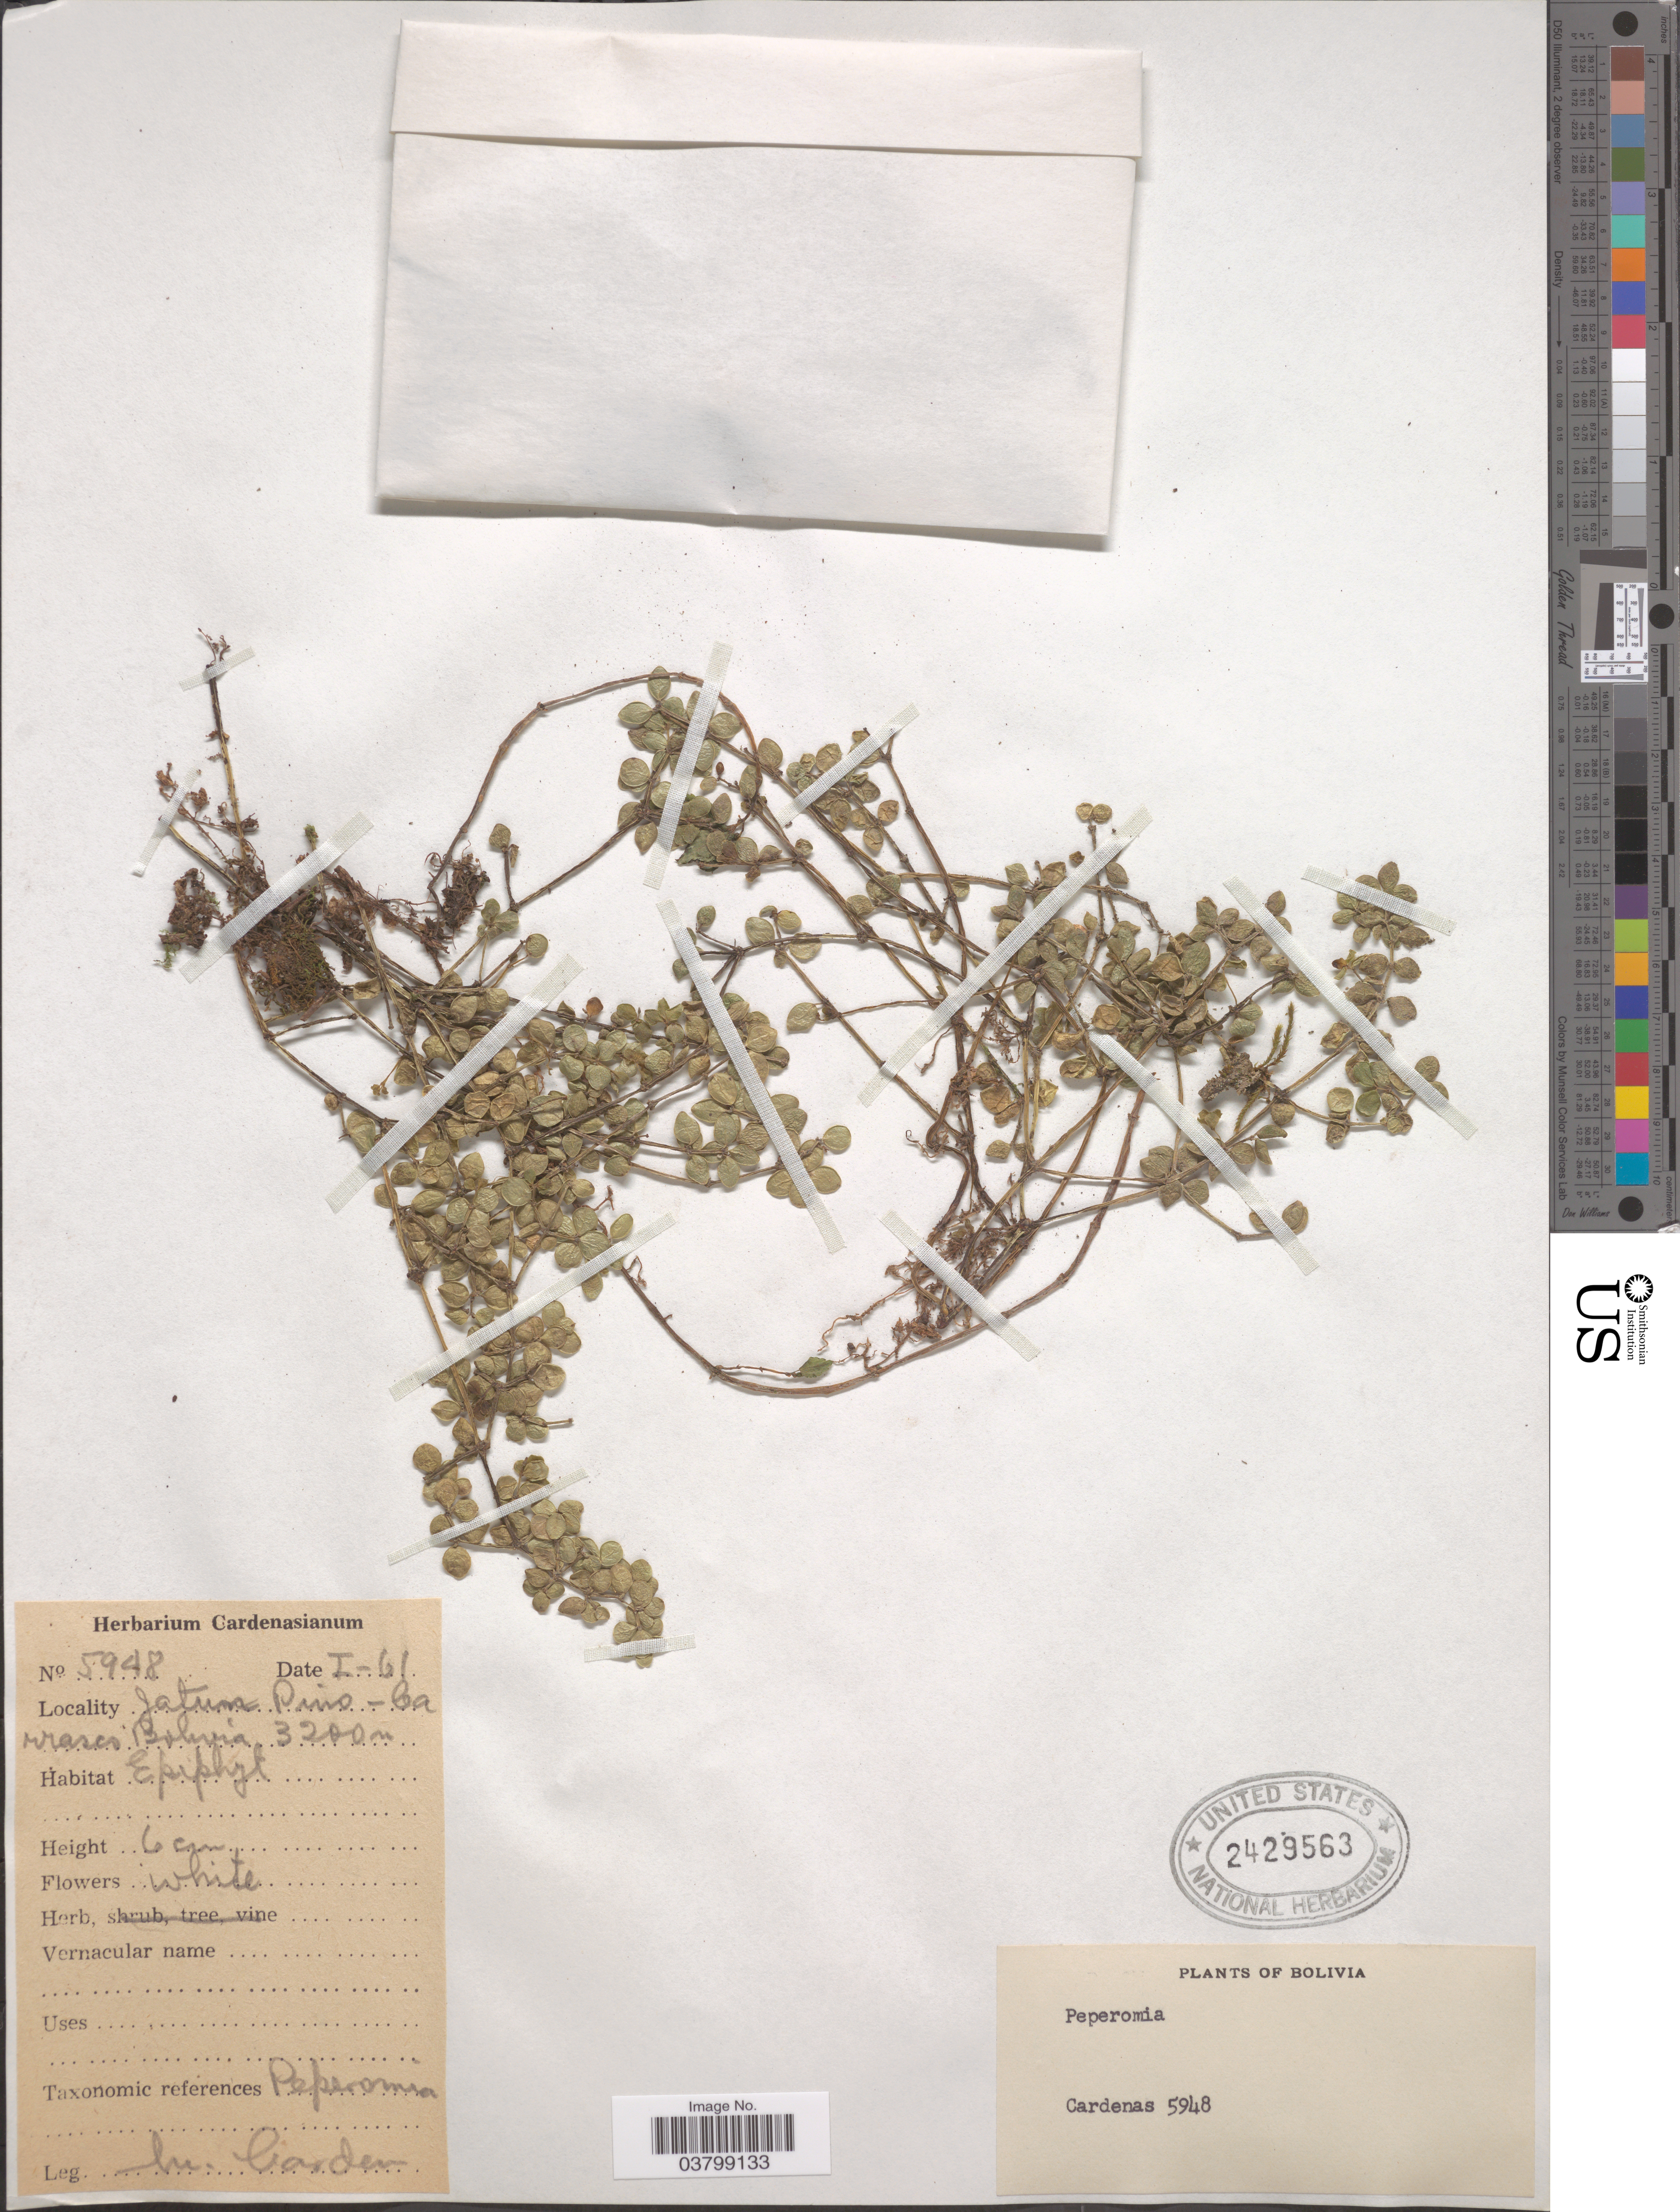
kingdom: Plantae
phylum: Tracheophyta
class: Magnoliopsida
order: Piperales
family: Piperaceae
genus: Peperomia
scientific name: Peperomia sp.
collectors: M. Cárdenas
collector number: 5948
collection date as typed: Transcribed d/m/y: /1/61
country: Bolivia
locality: Jatun. Pino-carrasco.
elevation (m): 3200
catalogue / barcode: US 2429563